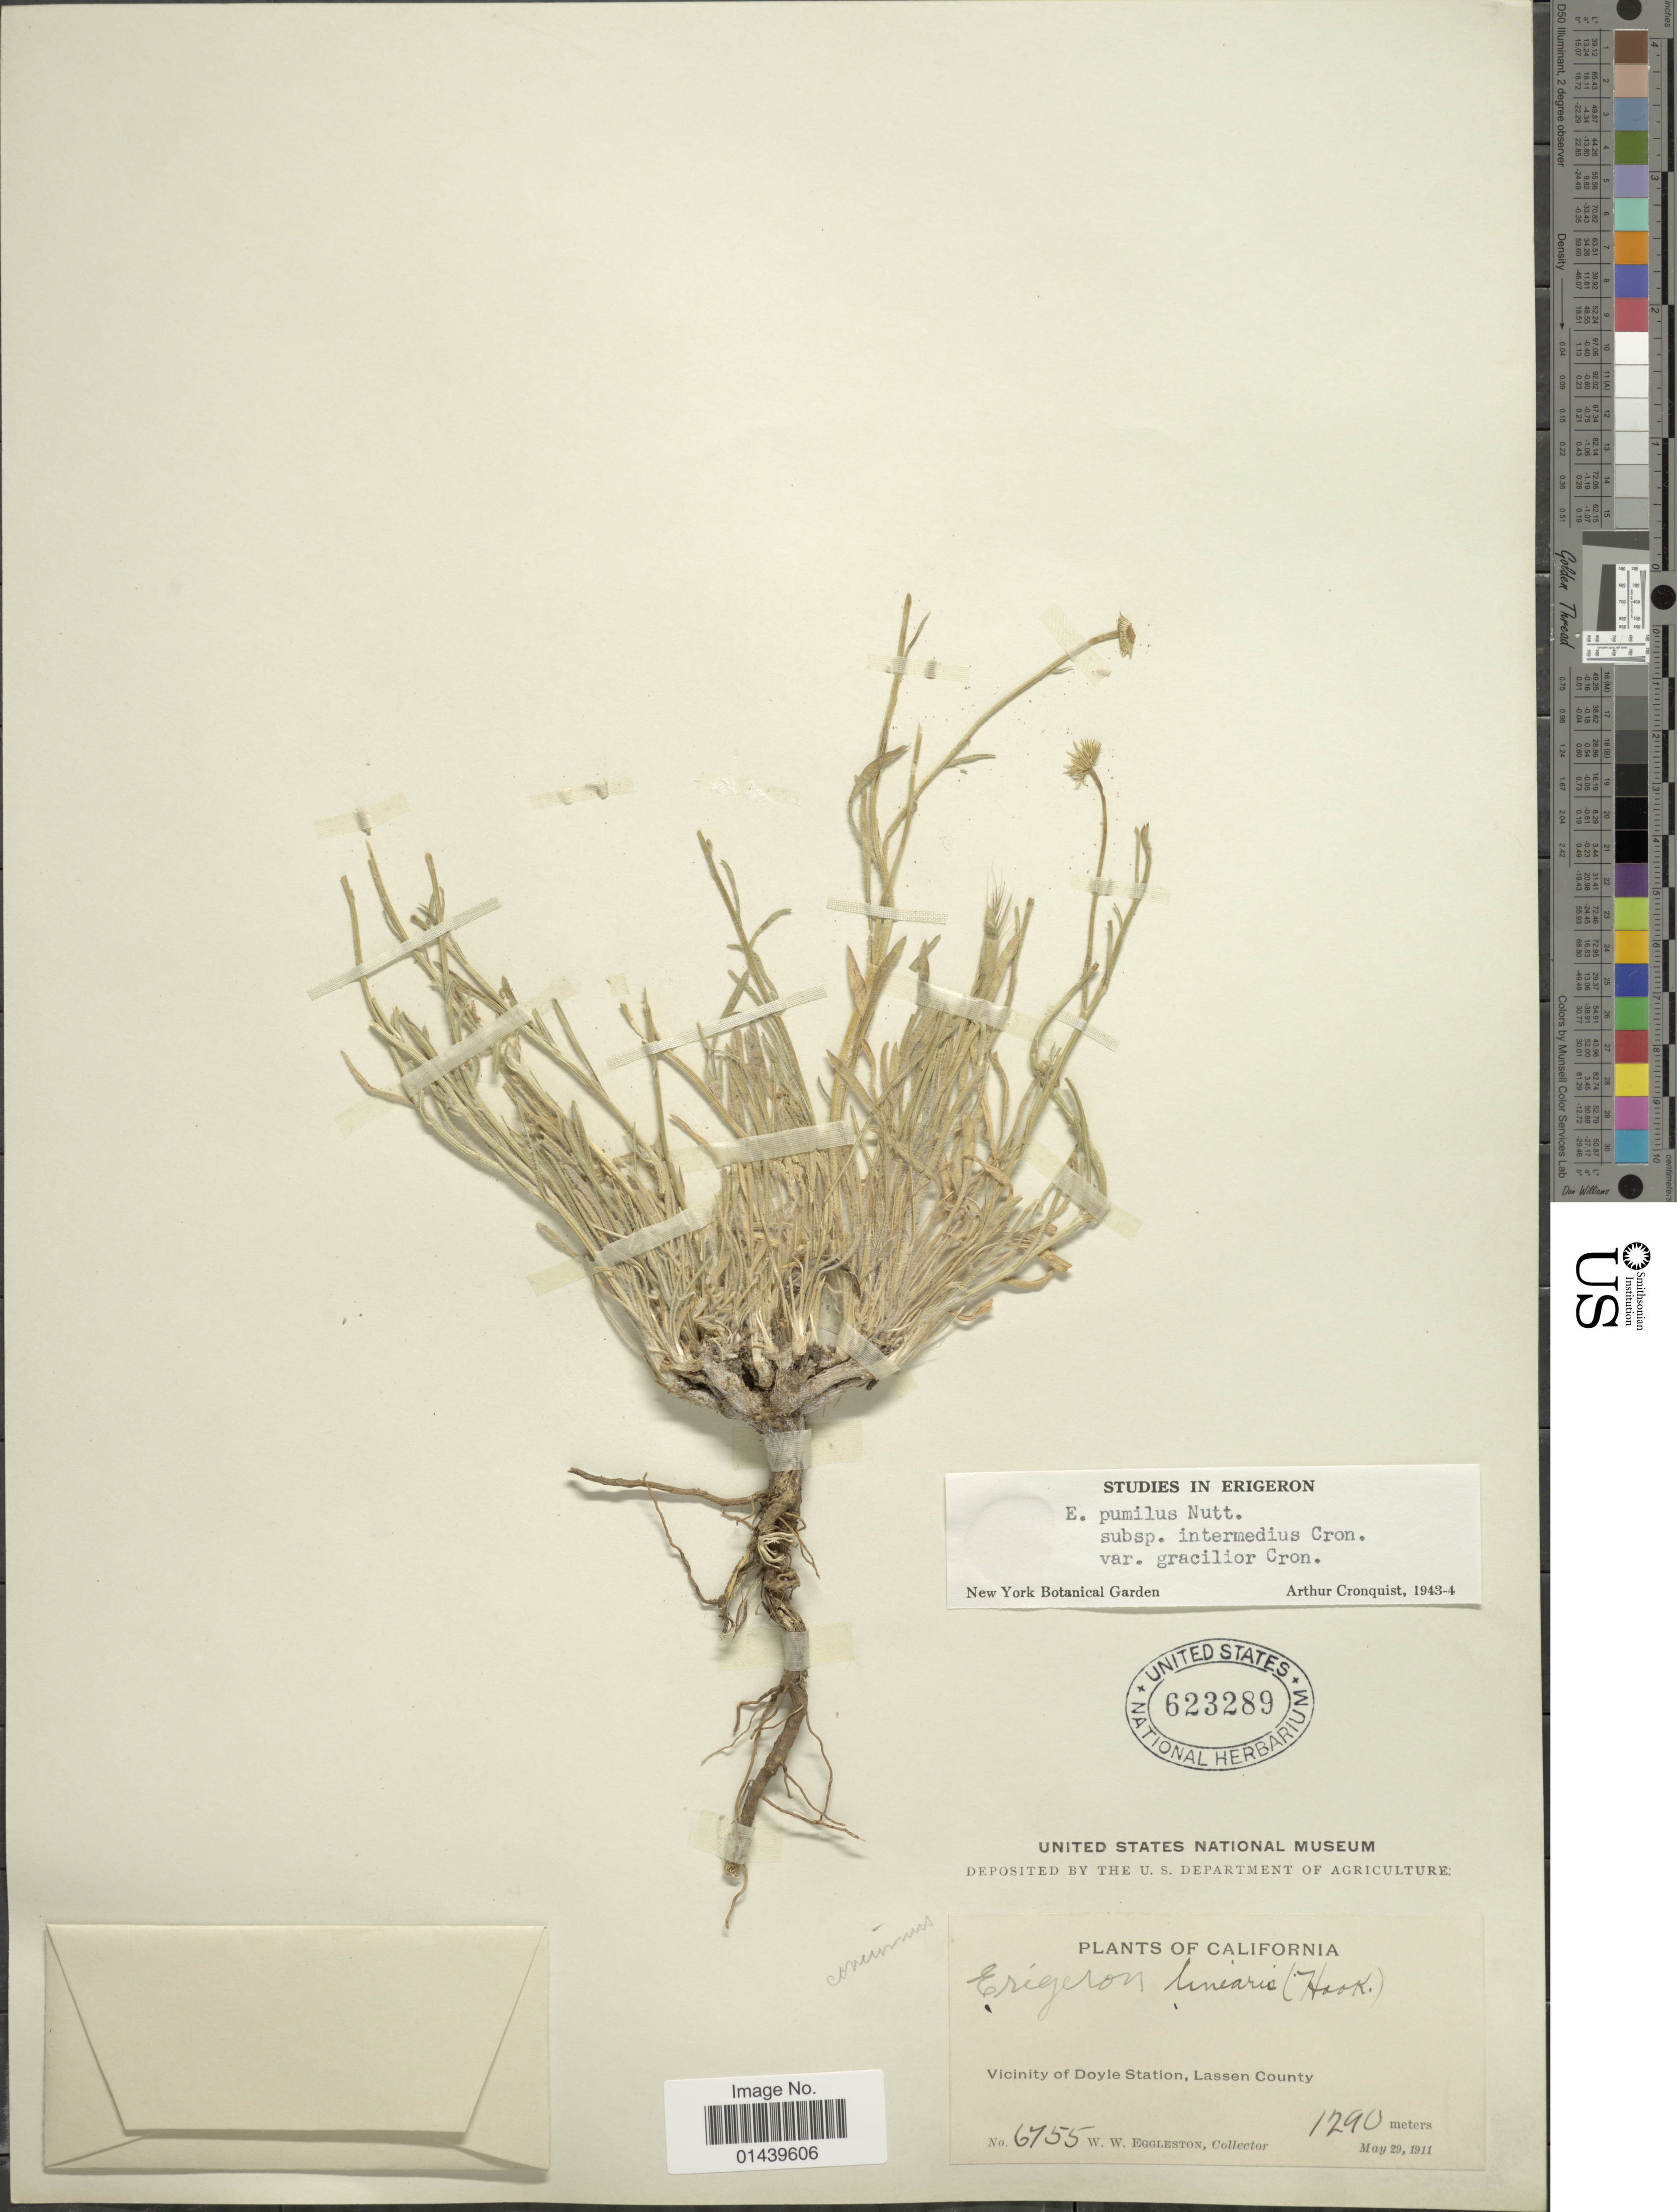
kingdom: Plantae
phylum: Tracheophyta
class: Magnoliopsida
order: Asterales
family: Asteraceae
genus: Erigeron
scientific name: Erigeron pumilus subsp. intermedius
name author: Cronq.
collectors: W. W. Eggleston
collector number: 6755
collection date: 1911-05-29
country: United States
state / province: California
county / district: Lassen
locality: Vicinity of Doyle Station, Lassen County.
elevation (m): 1290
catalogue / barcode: US 623289